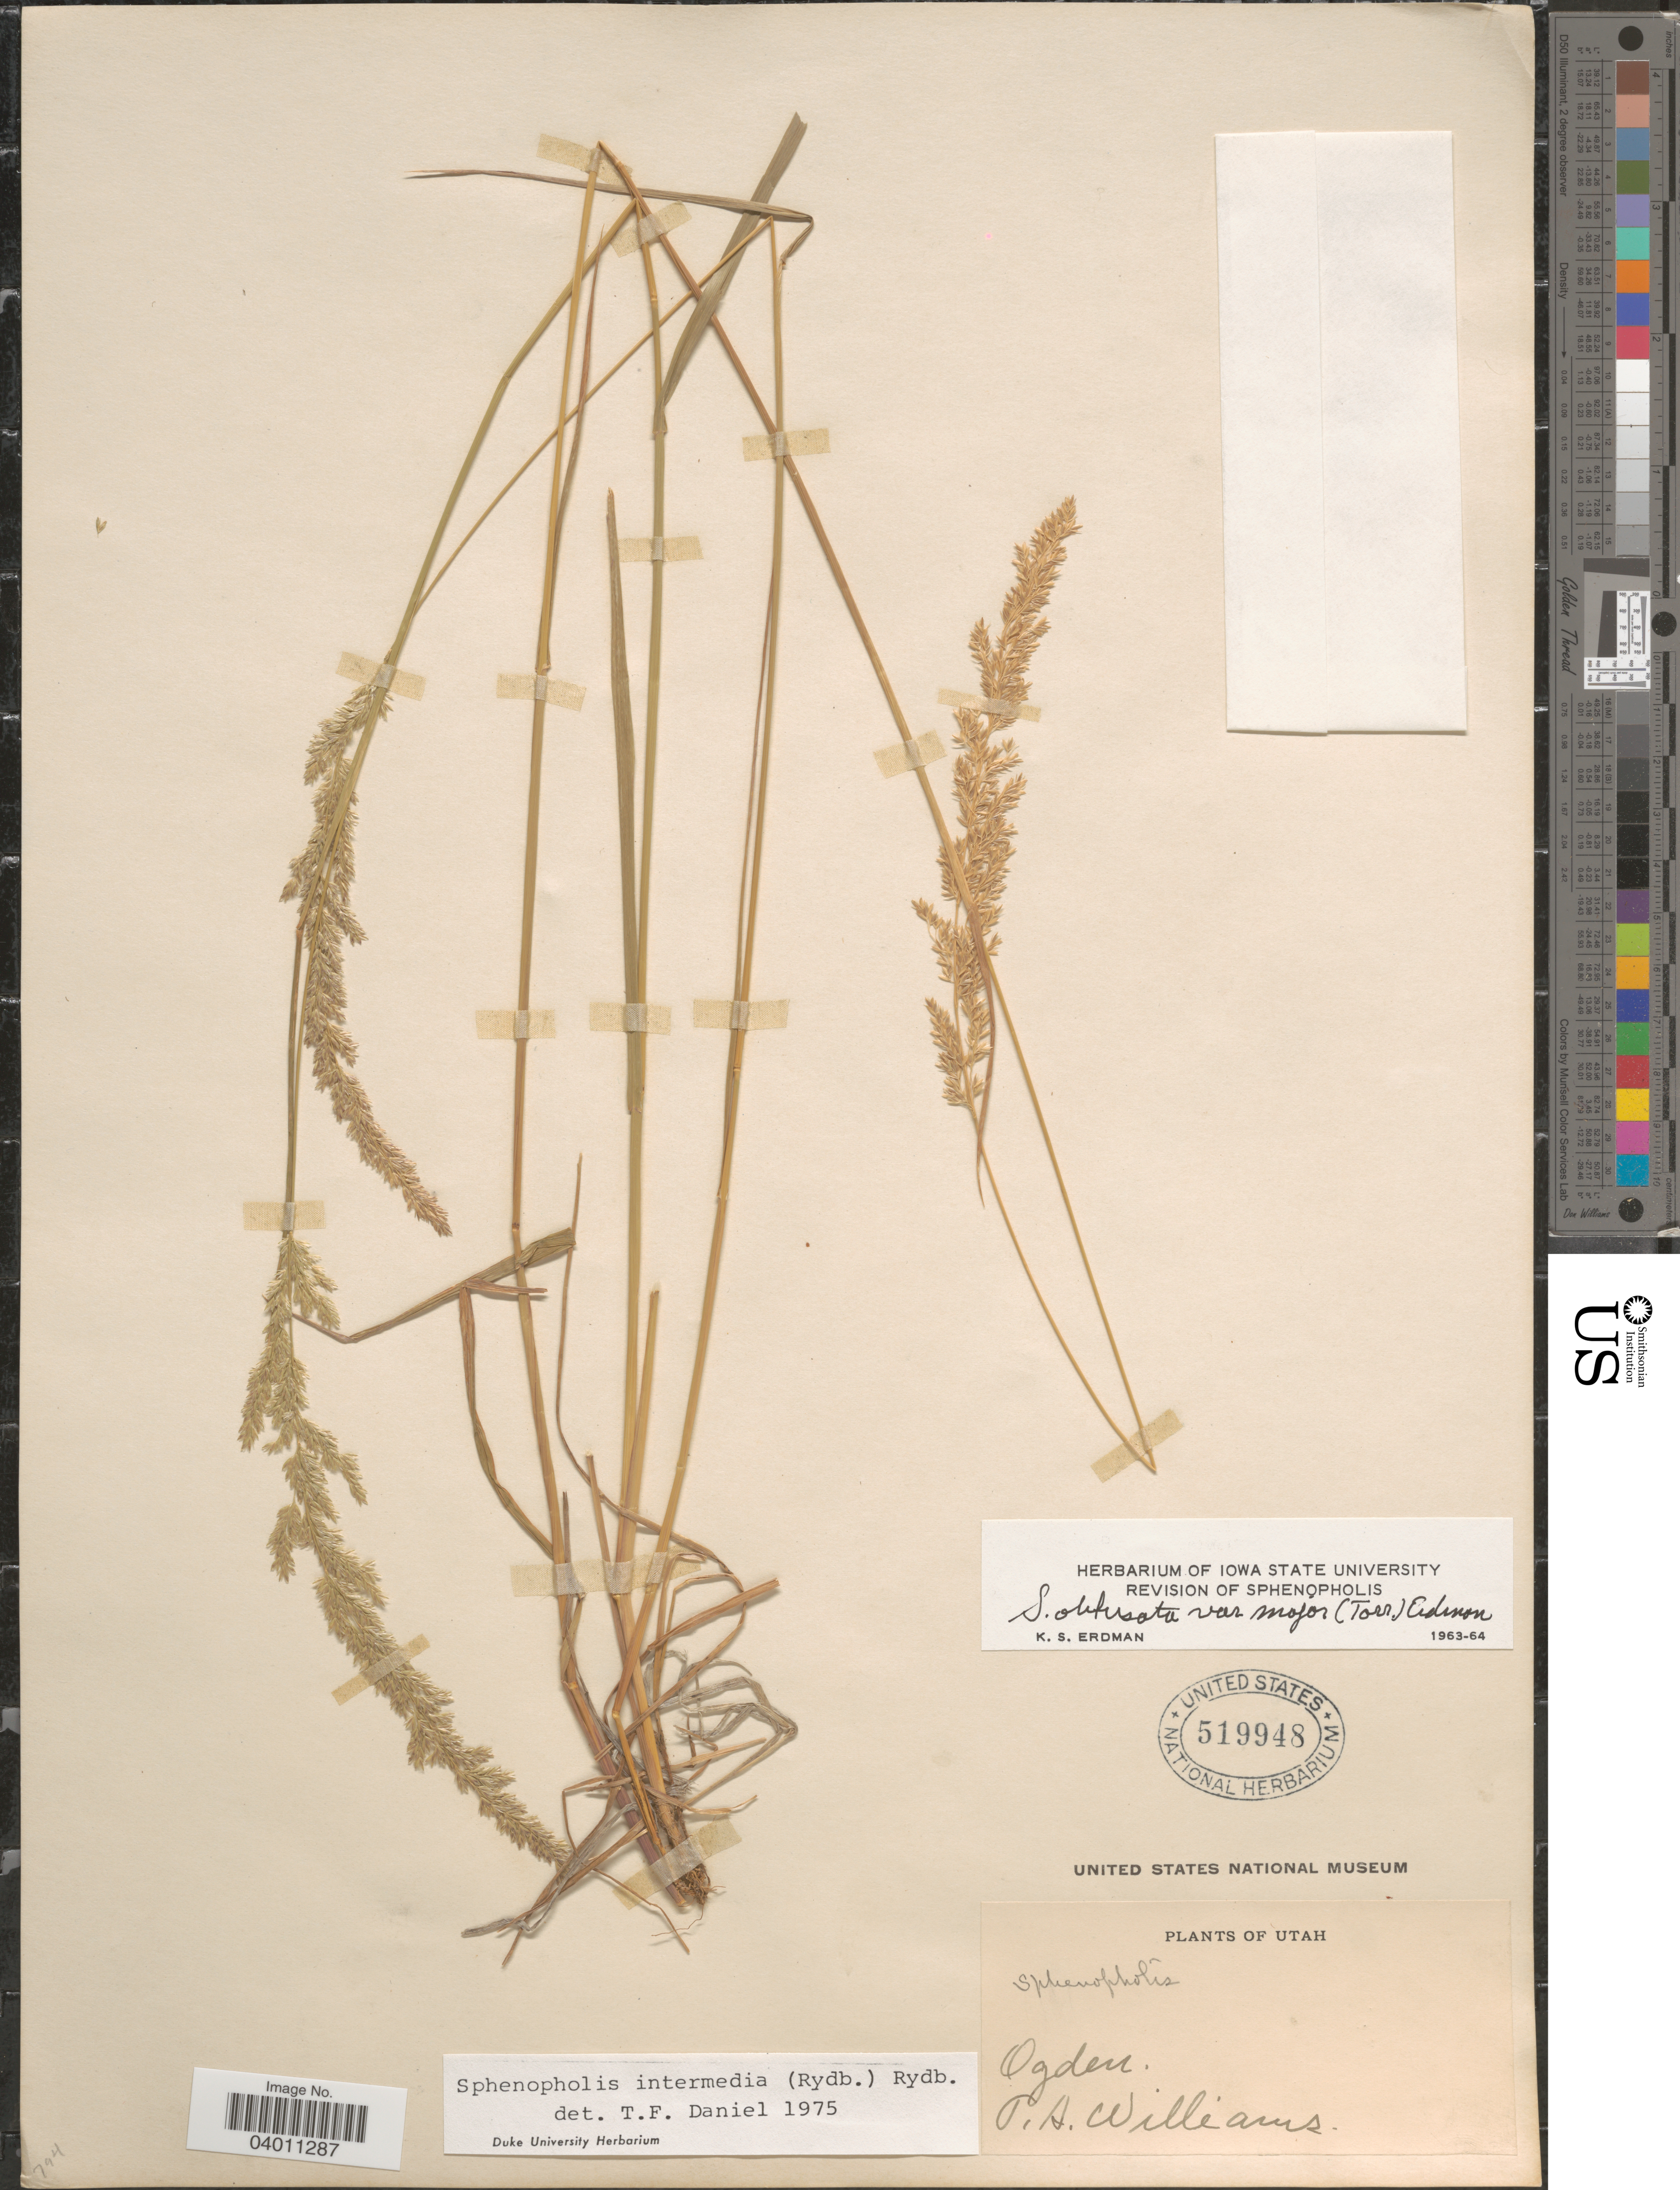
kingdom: Plantae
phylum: Tracheophyta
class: Liliopsida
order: Poales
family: Poaceae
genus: Sphenopholis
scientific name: Sphenopholis intermedia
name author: (Rydb.) Rydb.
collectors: T. A. Williams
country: United States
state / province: Utah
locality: Ogden.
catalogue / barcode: US 519948